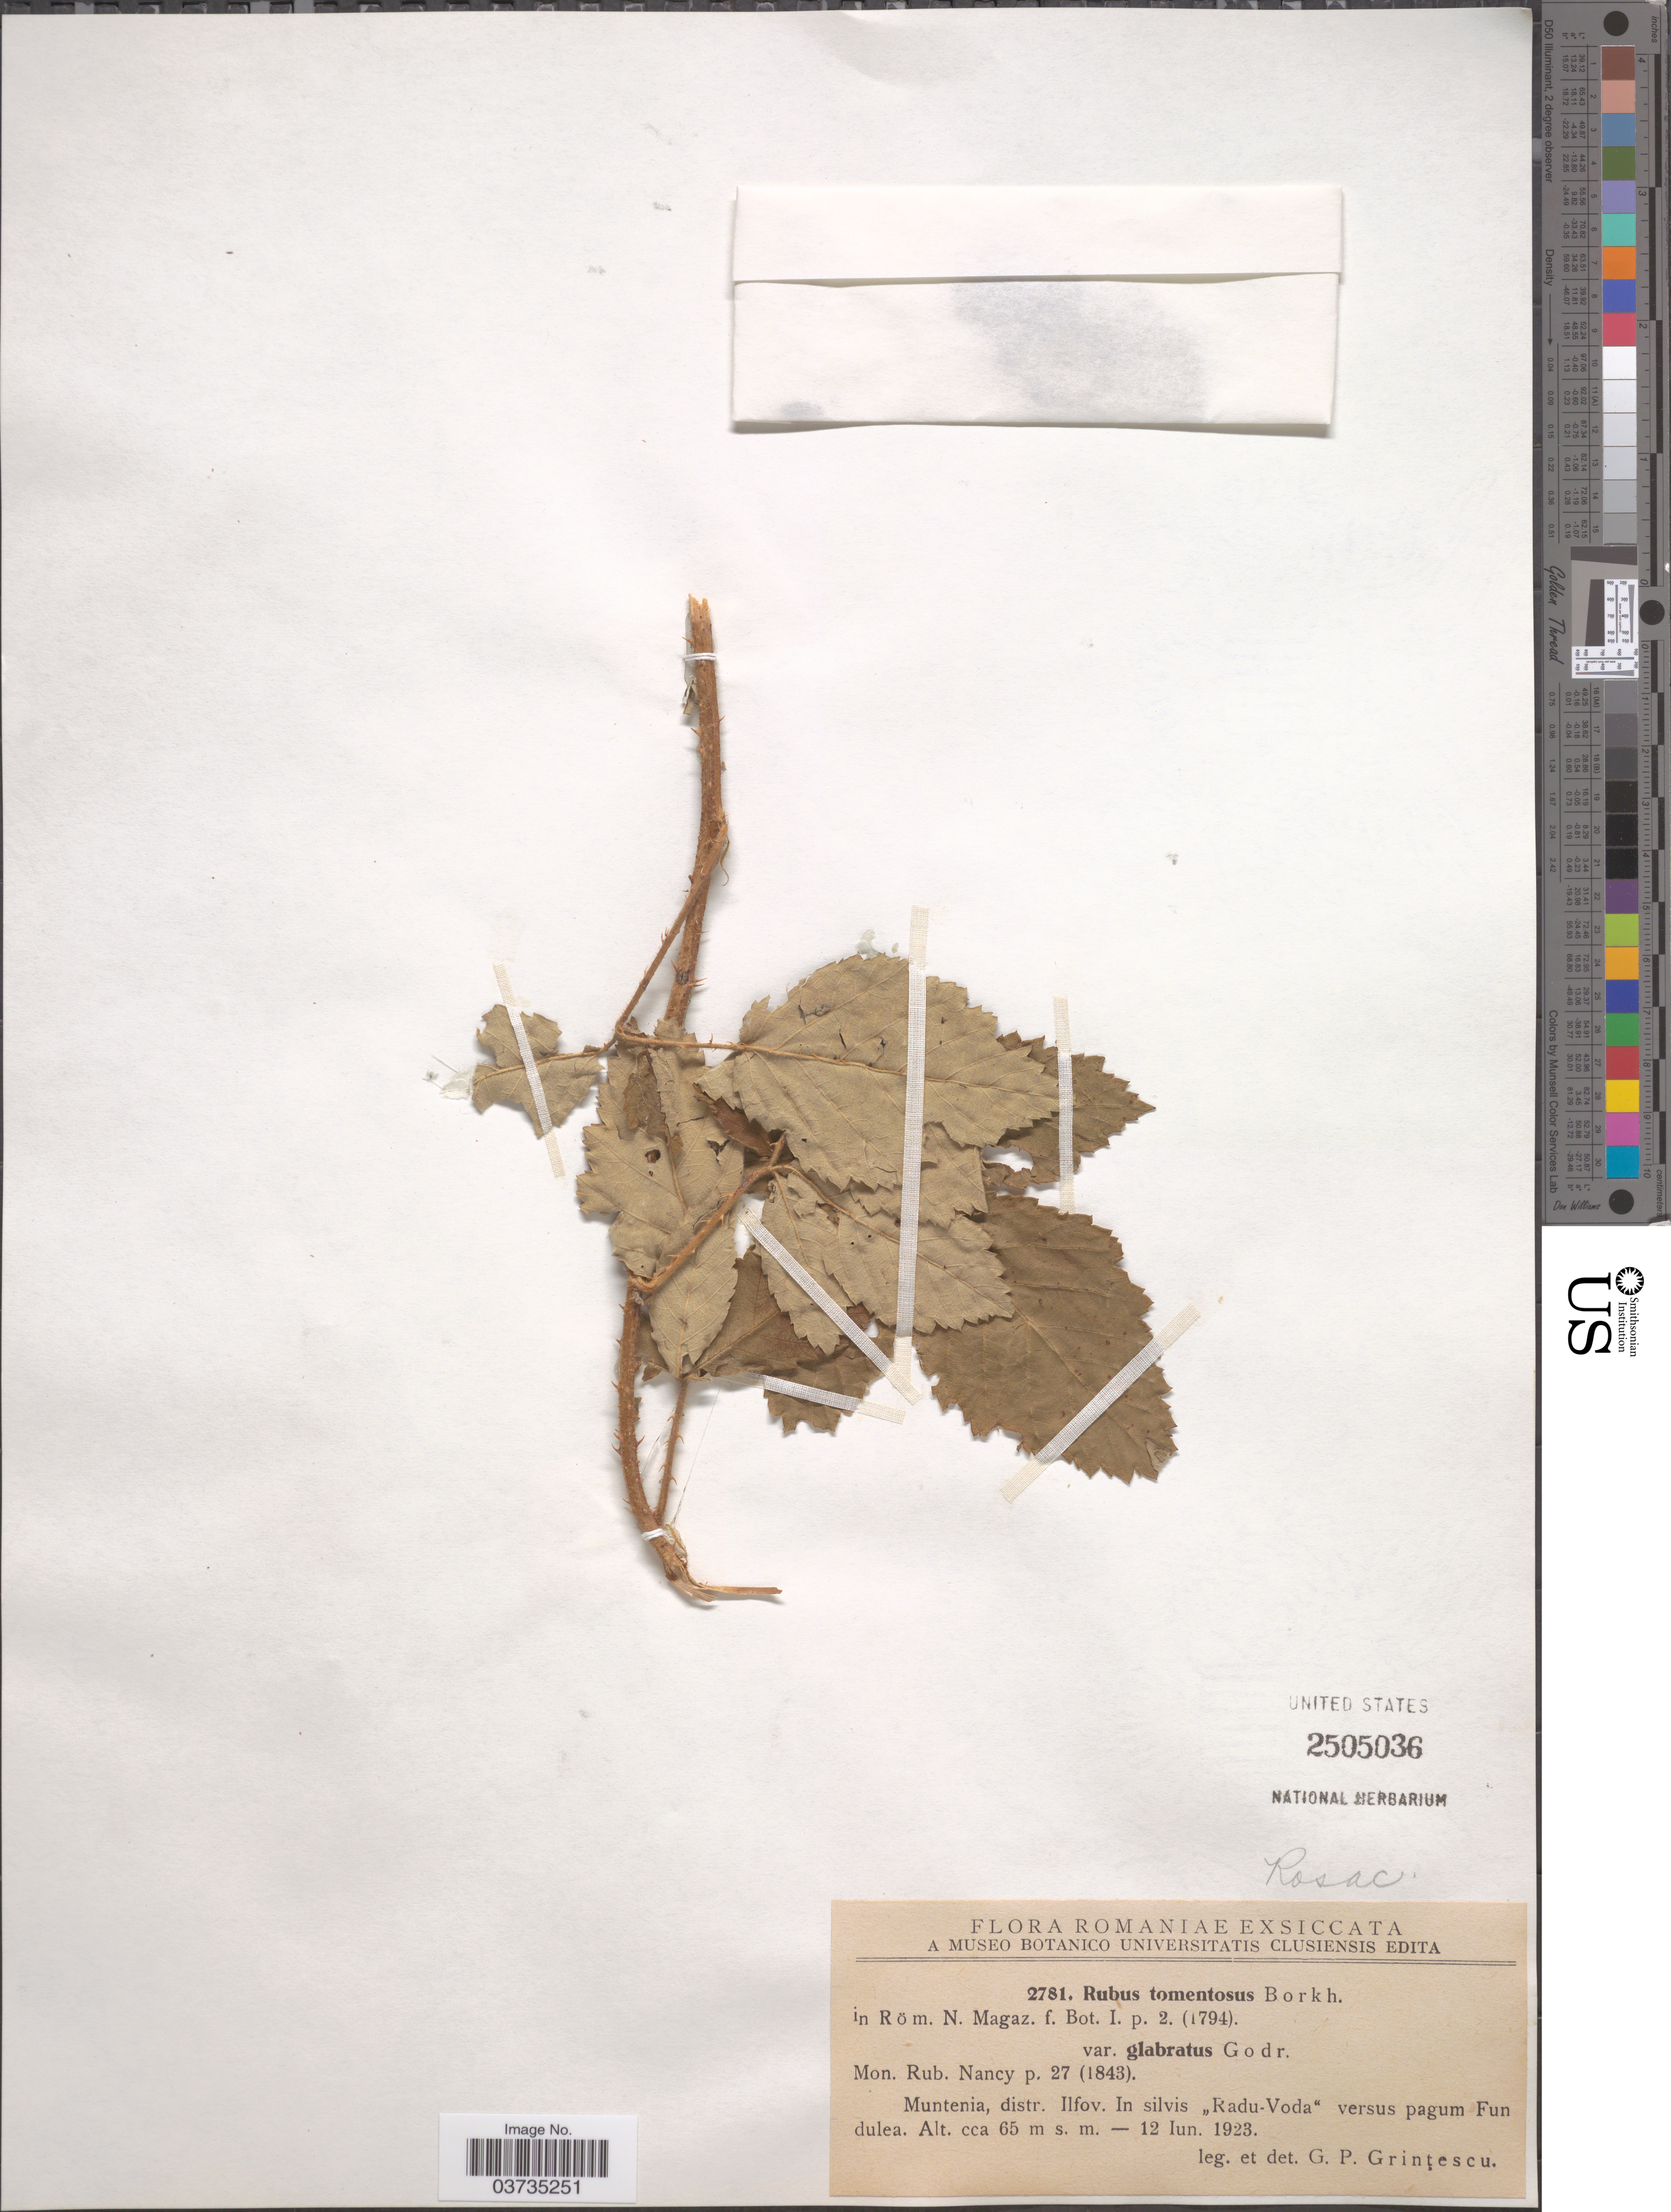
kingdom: Plantae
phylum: Tracheophyta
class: Magnoliopsida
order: Rosales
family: Rosaceae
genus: Rubus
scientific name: Rubus tomentosus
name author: Borkh.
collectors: G. Grintescu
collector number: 2781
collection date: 1923-06-12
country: Romania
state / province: Ilfov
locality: Muntenia, distr. Ilfov. In silvis "Radu-Voda" versus pagum Fun dulea.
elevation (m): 65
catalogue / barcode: US 2505036